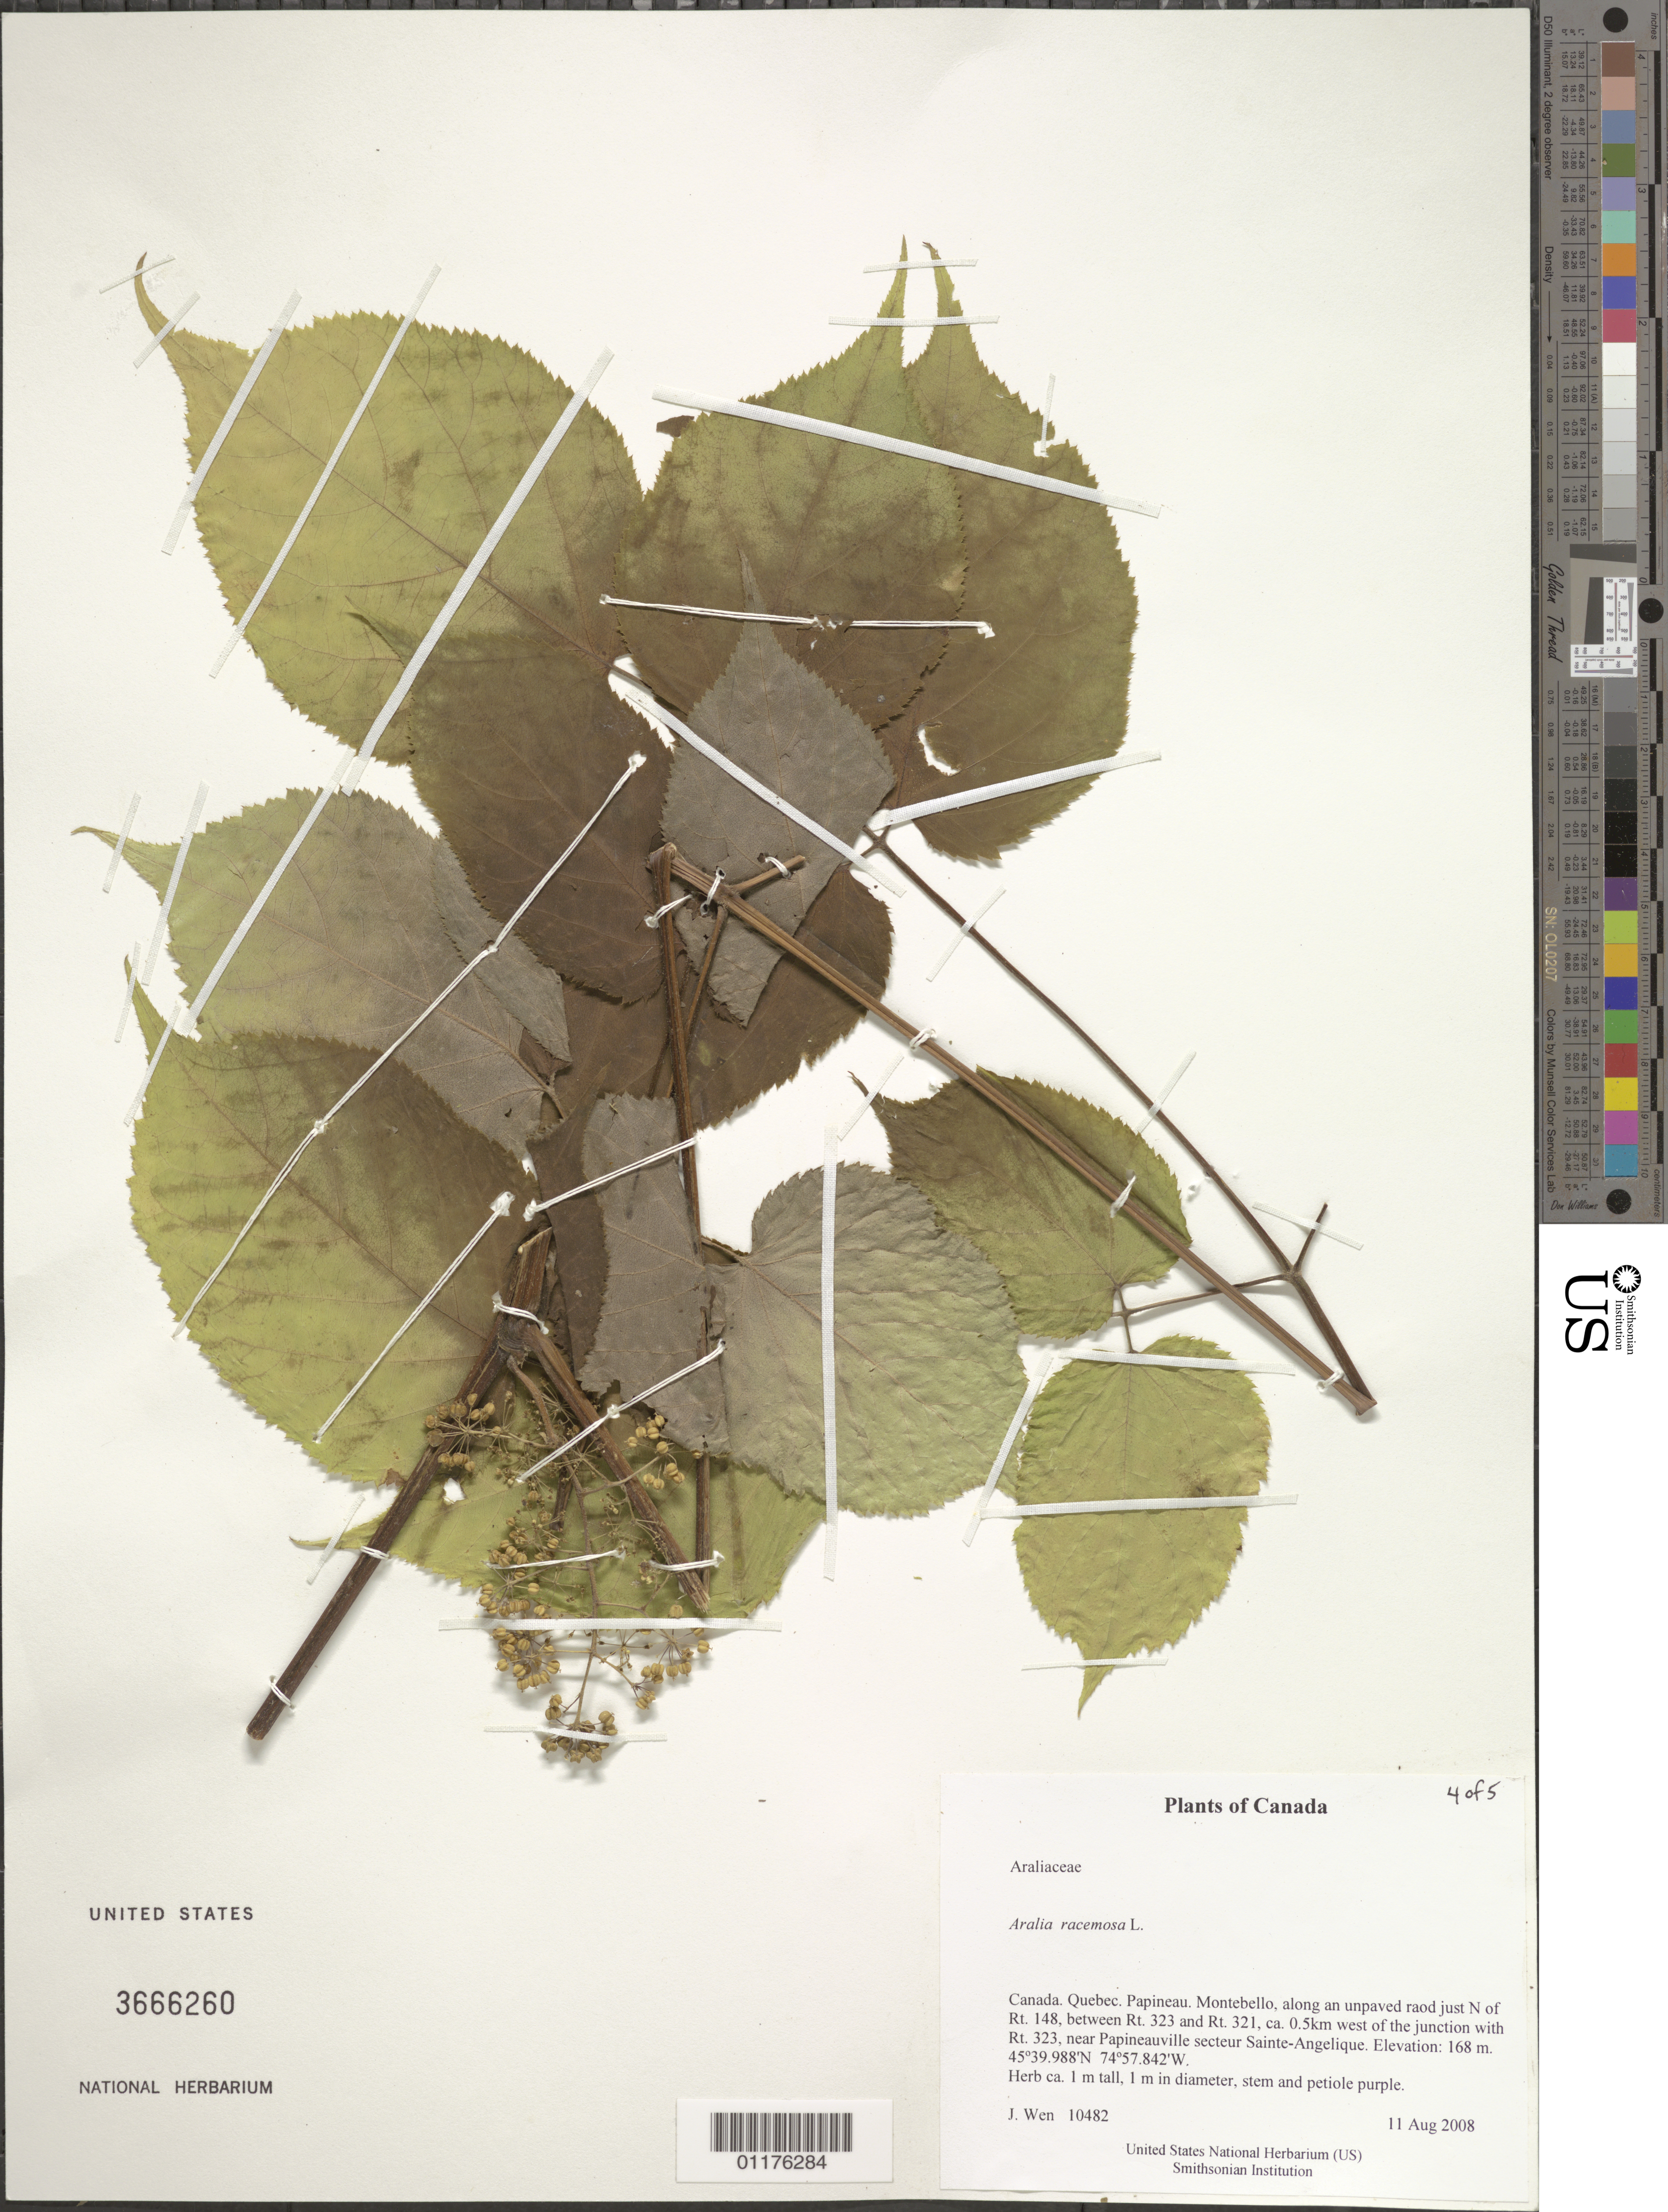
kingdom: Plantae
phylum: Tracheophyta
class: Magnoliopsida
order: Apiales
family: Araliaceae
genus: Aralia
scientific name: Aralia racemosa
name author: L.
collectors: J. Wen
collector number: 10482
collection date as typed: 11 Aug 2008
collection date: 2008-08-11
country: Canada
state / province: Quebec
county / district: Papineau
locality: Montebello, along an unpaved road just N of Rt. 148, between Rt. 323 and Rt. 321, ca. 0.5km west of the junction with Rt. 323, near Papineauville secteur Sainte-Angelique.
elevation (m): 168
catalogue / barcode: US 3666260